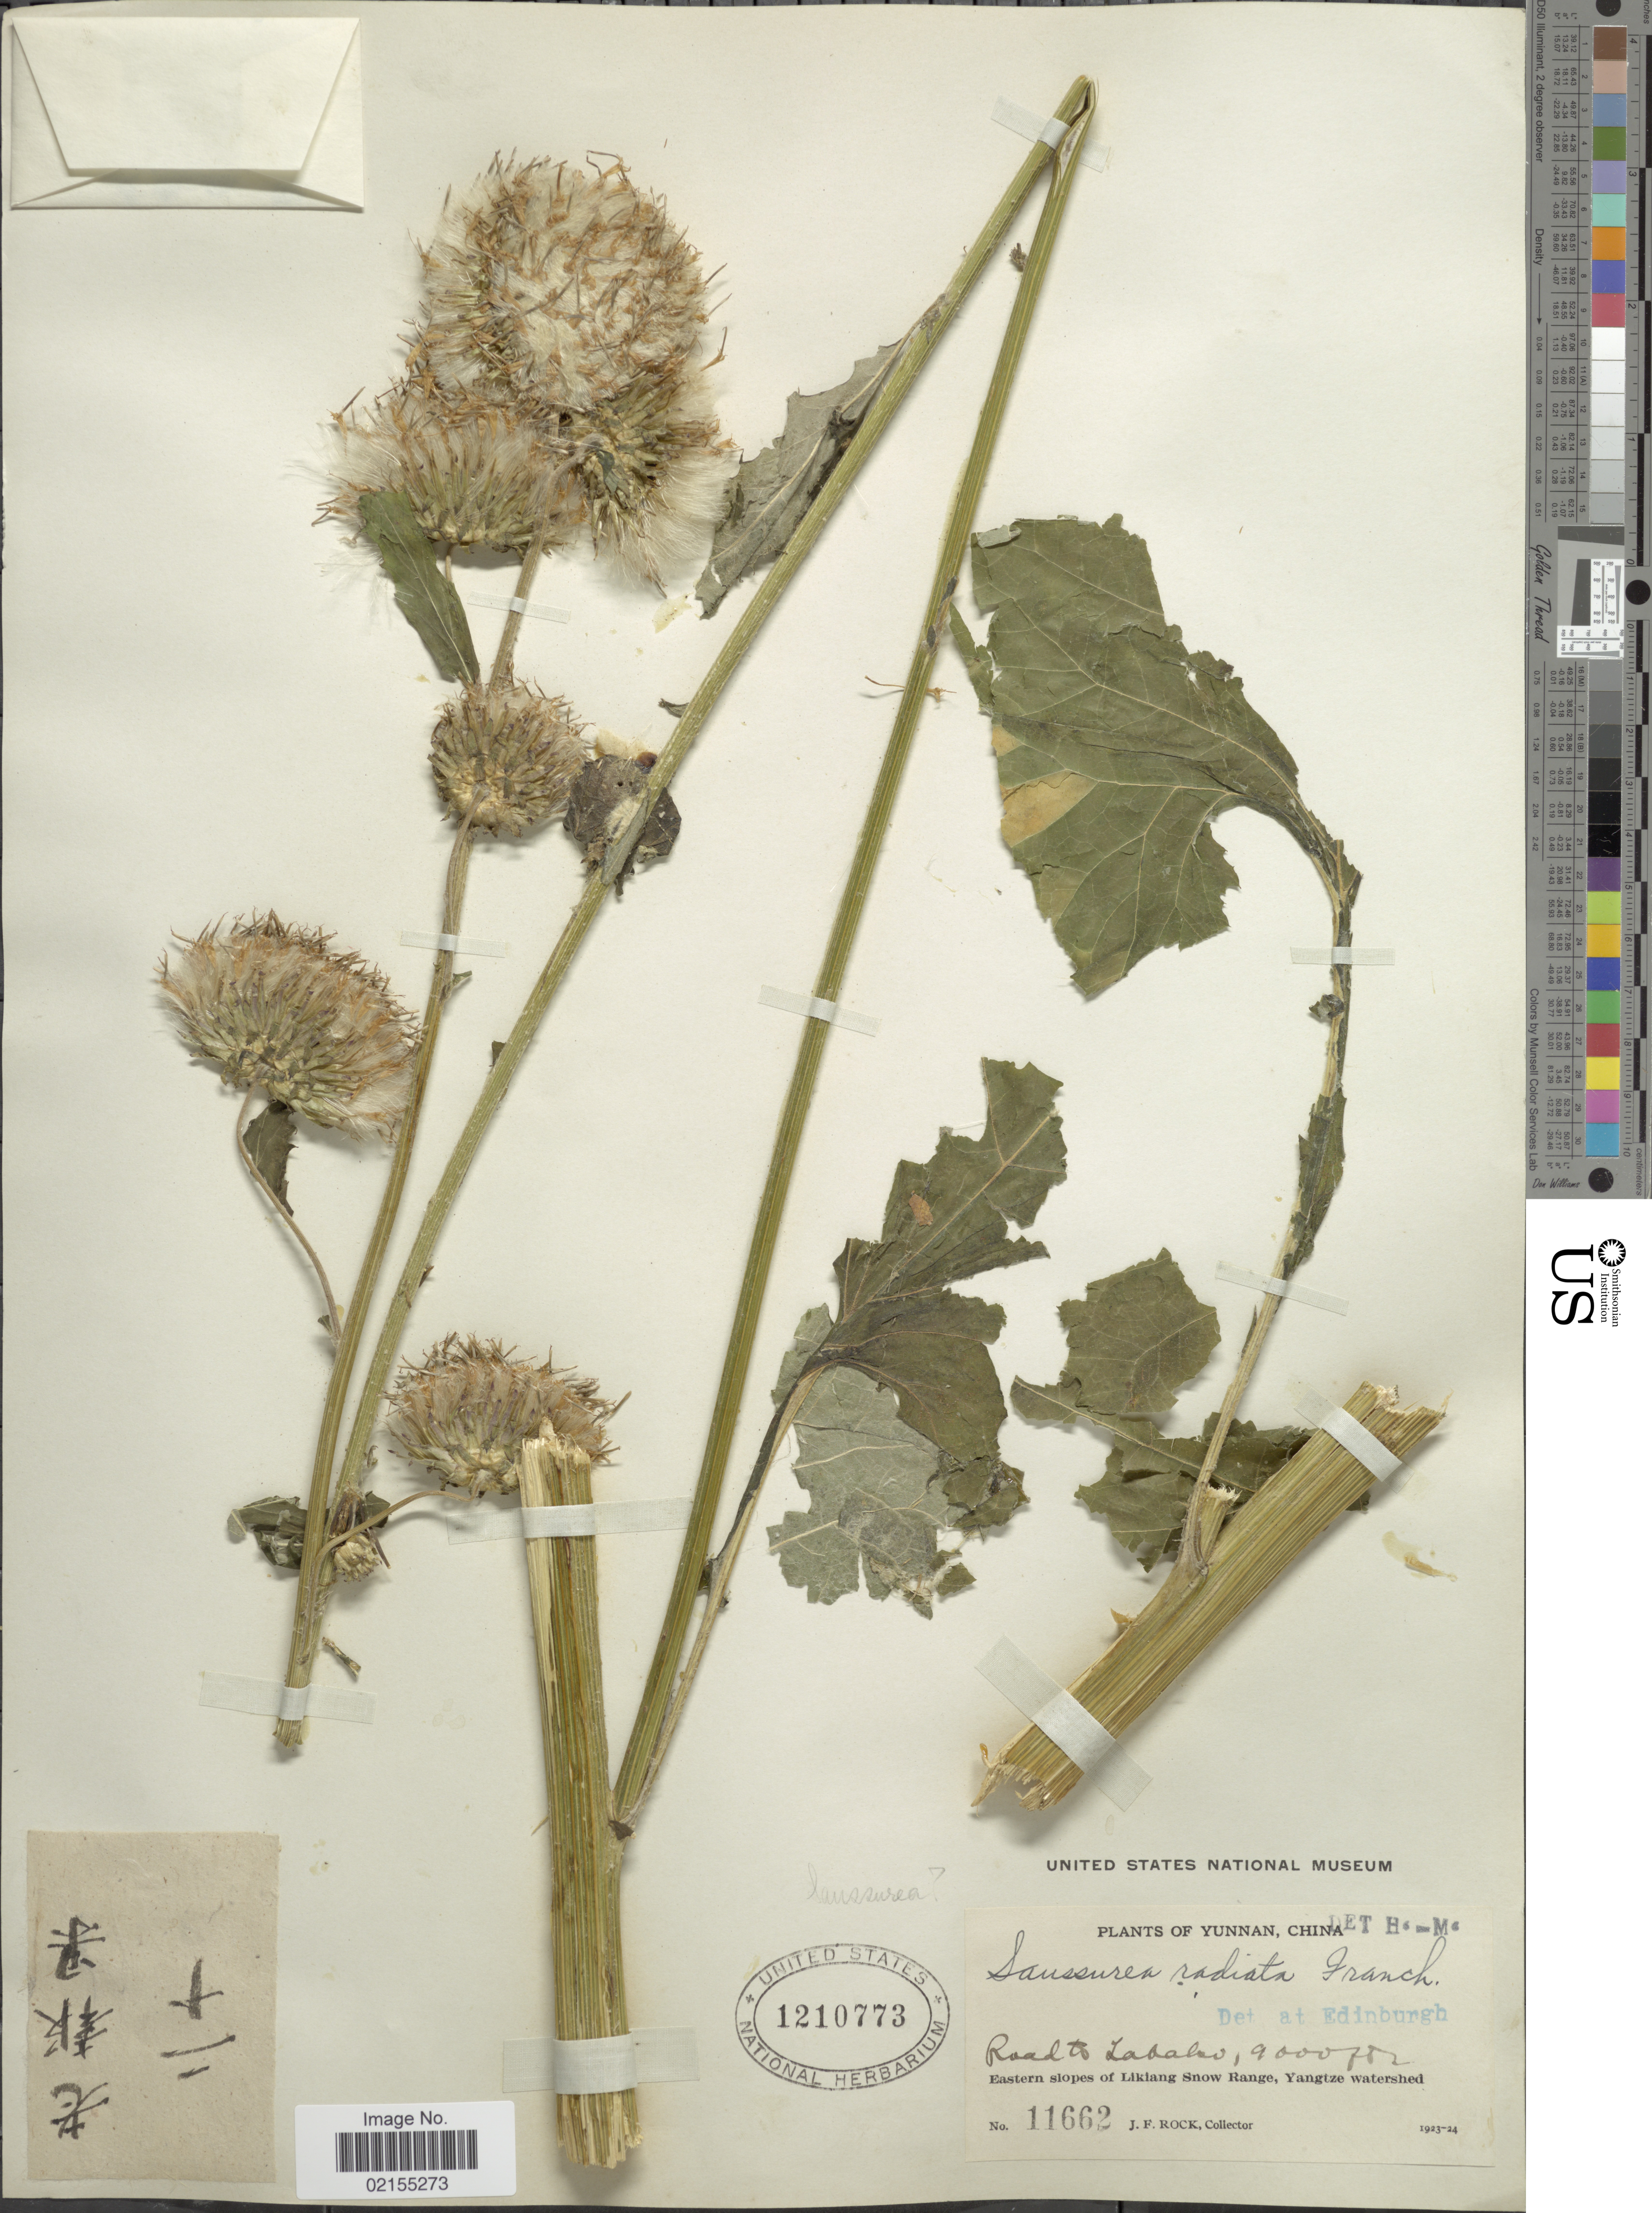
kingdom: Plantae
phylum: Tracheophyta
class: Magnoliopsida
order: Asterales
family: Asteraceae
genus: Himalaiella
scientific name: Himalaiella deltoidea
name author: (DC.) Raab-Straube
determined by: Chen, Yousheng S.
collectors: J. Rock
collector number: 11662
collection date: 1923/1924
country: China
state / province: Yunnan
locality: Yunnan, China, Road to Labalev, Eastern slopes of Likiang Snow Range, Yangtze watershed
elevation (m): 2743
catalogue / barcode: US 121773